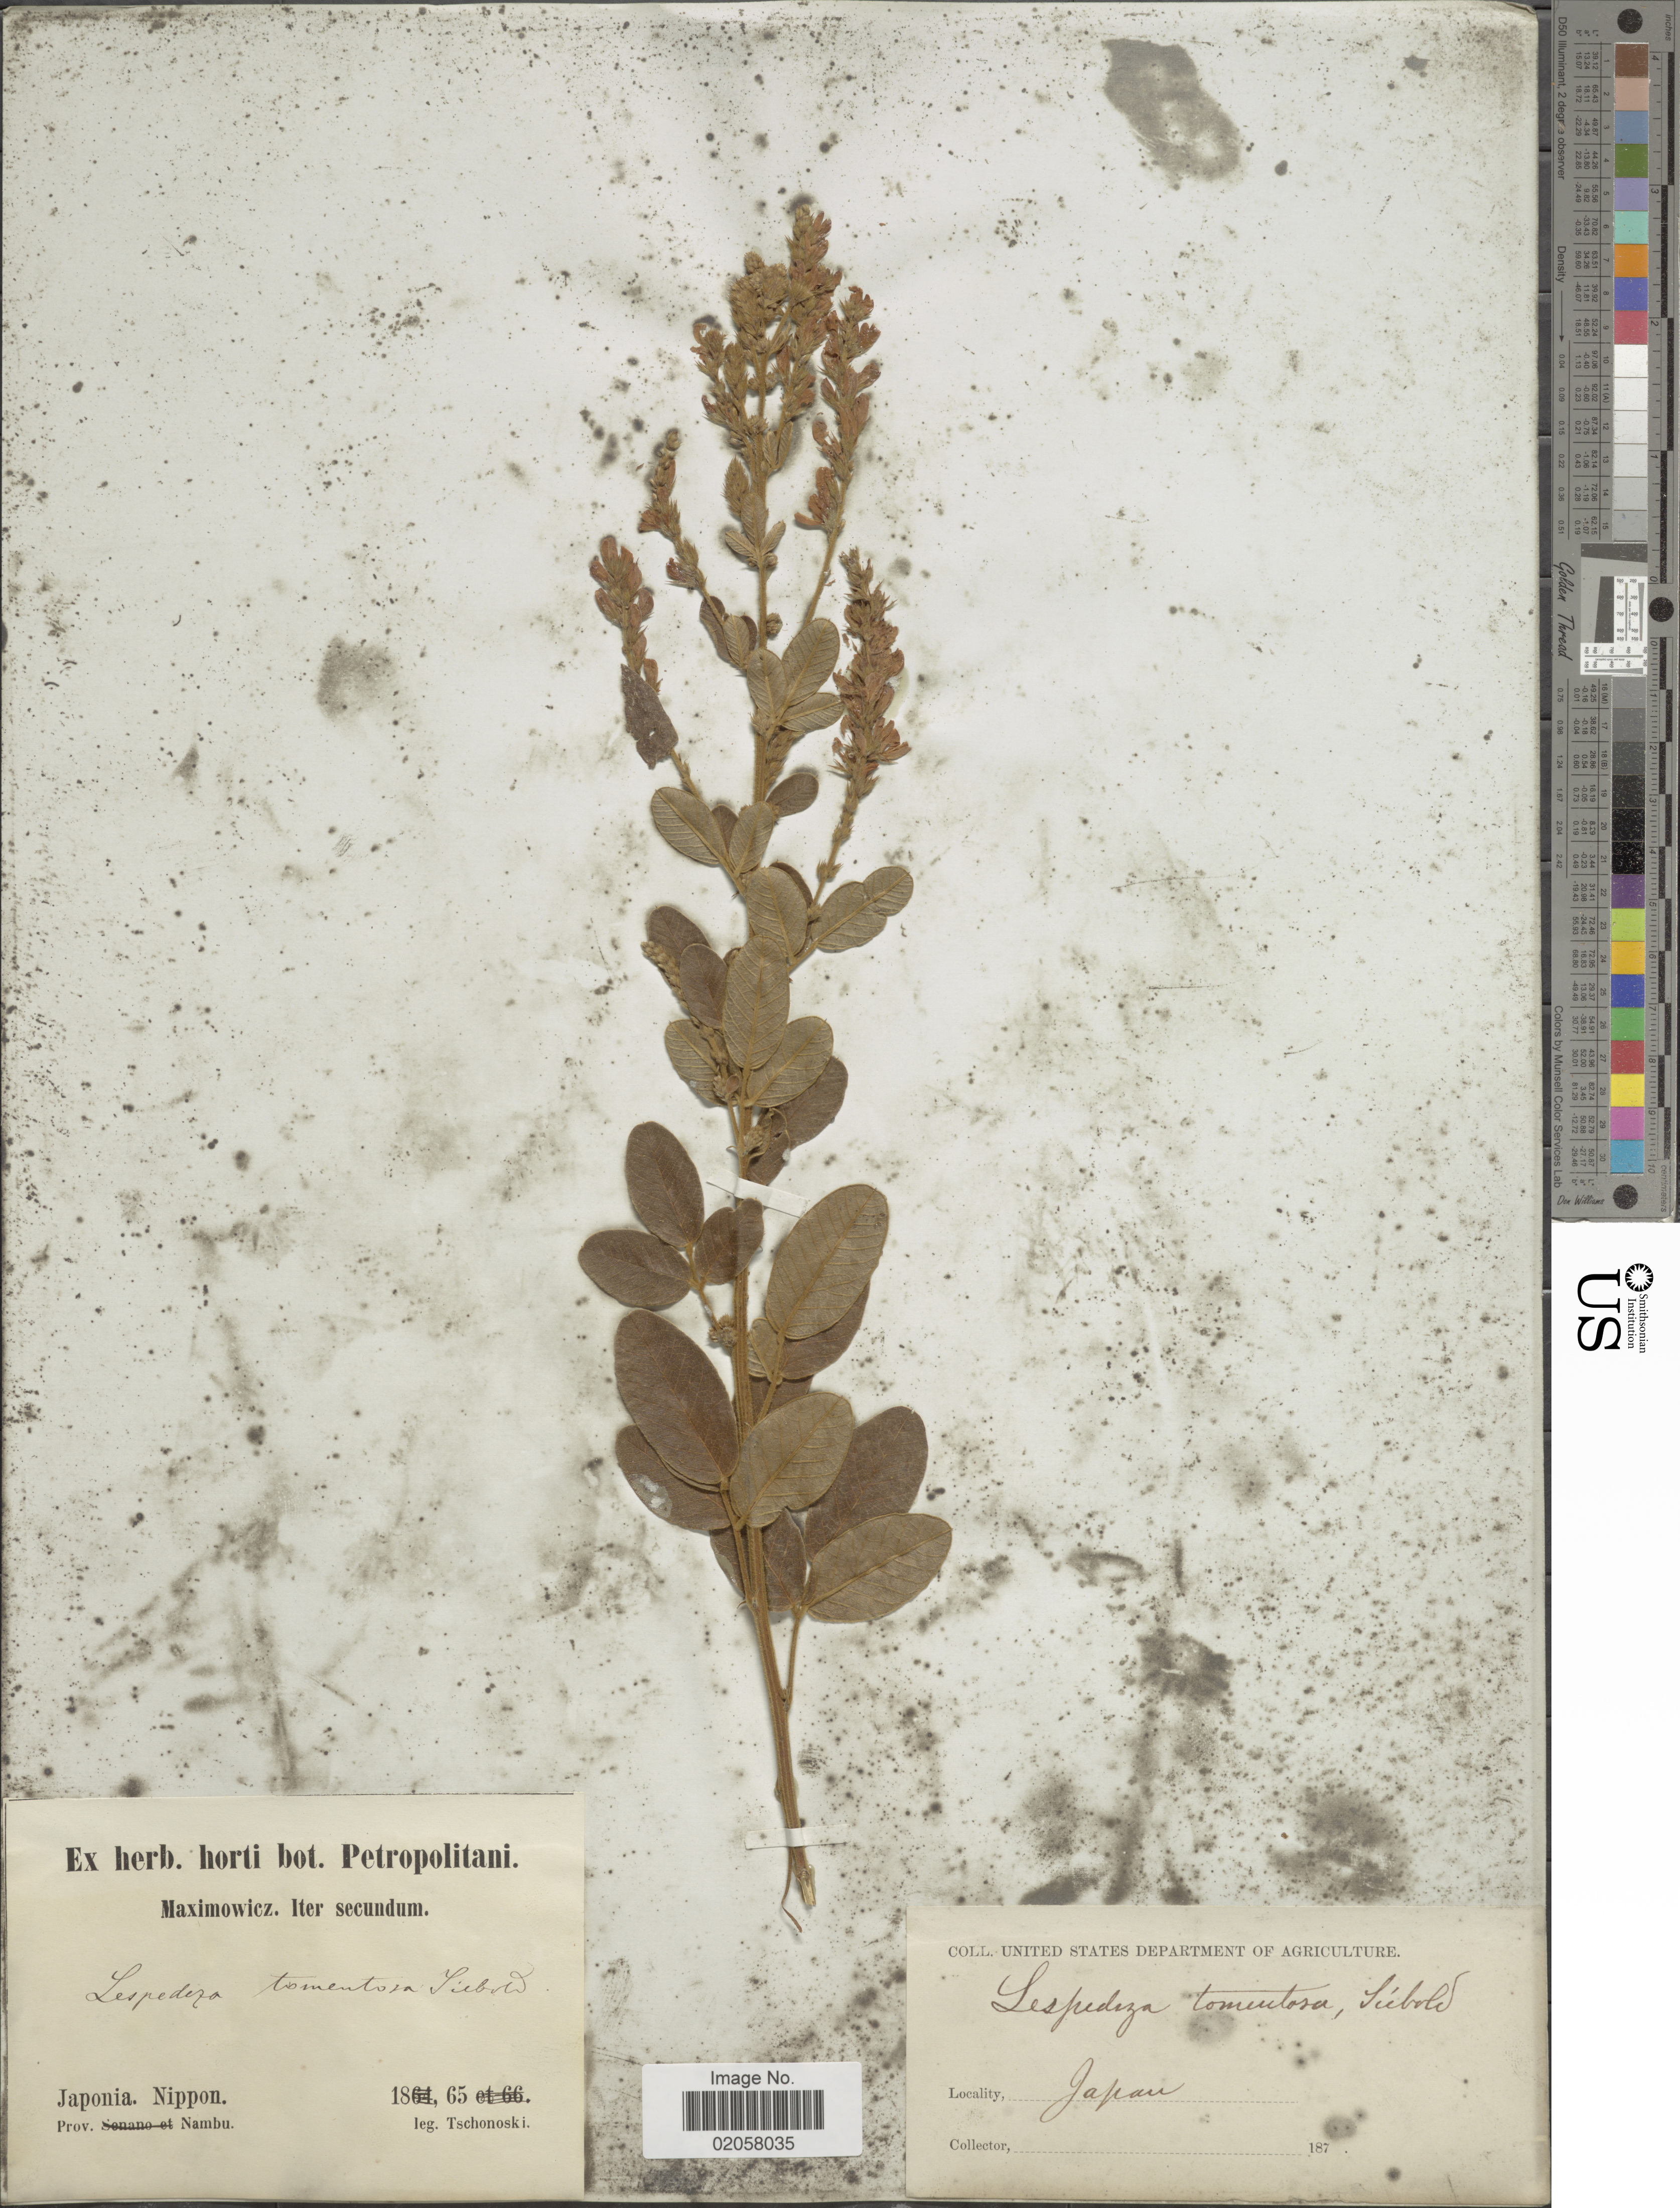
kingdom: Plantae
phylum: Tracheophyta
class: Magnoliopsida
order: Fabales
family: Fabaceae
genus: Lespedeza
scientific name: Lespedeza tomentosa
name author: (Thunb.) Siebold ex Maxim.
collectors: -. Tschonoski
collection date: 1865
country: Japan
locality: Nippon